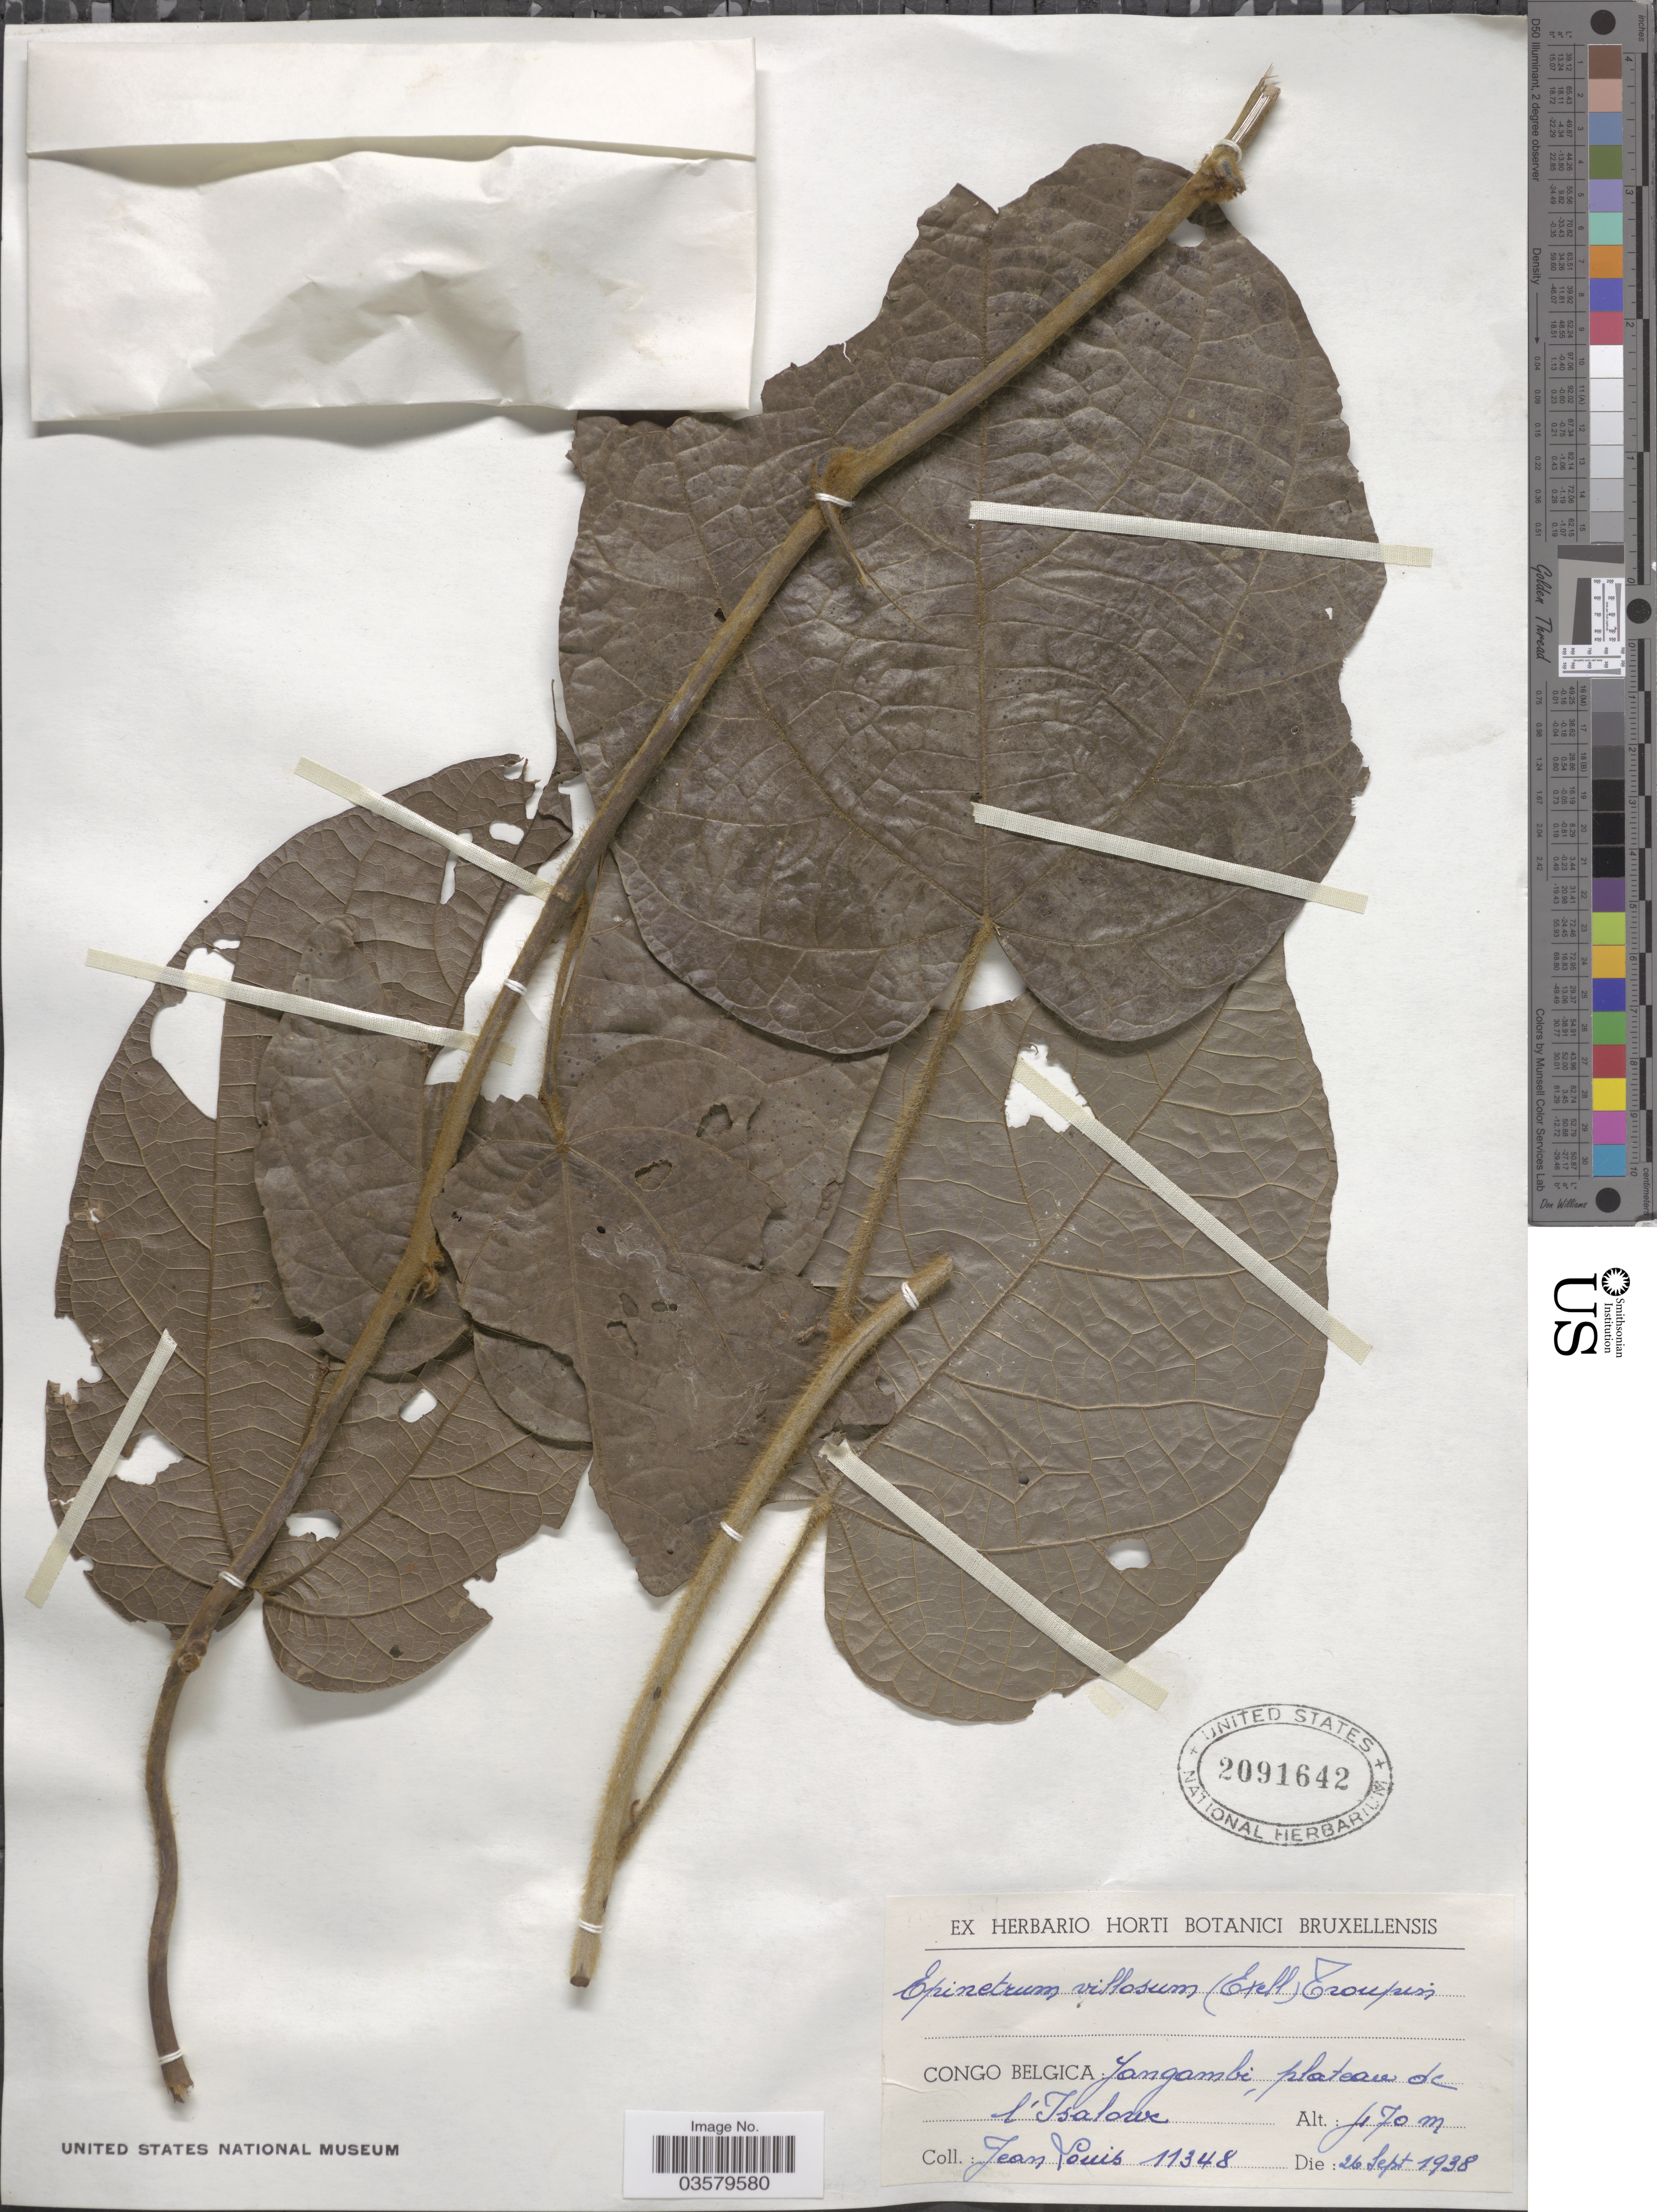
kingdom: Plantae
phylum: Tracheophyta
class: Magnoliopsida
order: Ranunculales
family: Menispermaceae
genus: Albertisia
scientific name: Albertisia villosa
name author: (Exell) Forman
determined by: Strong, Mark T., (BOT), Smithsonian Institution - National Museum of Natural History (UNITED STATES)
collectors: J. Louis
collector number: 11348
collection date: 1938-09-26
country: Congo, Democratic Republic of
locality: Congo Belgica: Yangambi, plateau de l'Isalowe.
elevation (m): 470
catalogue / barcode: US 2091642